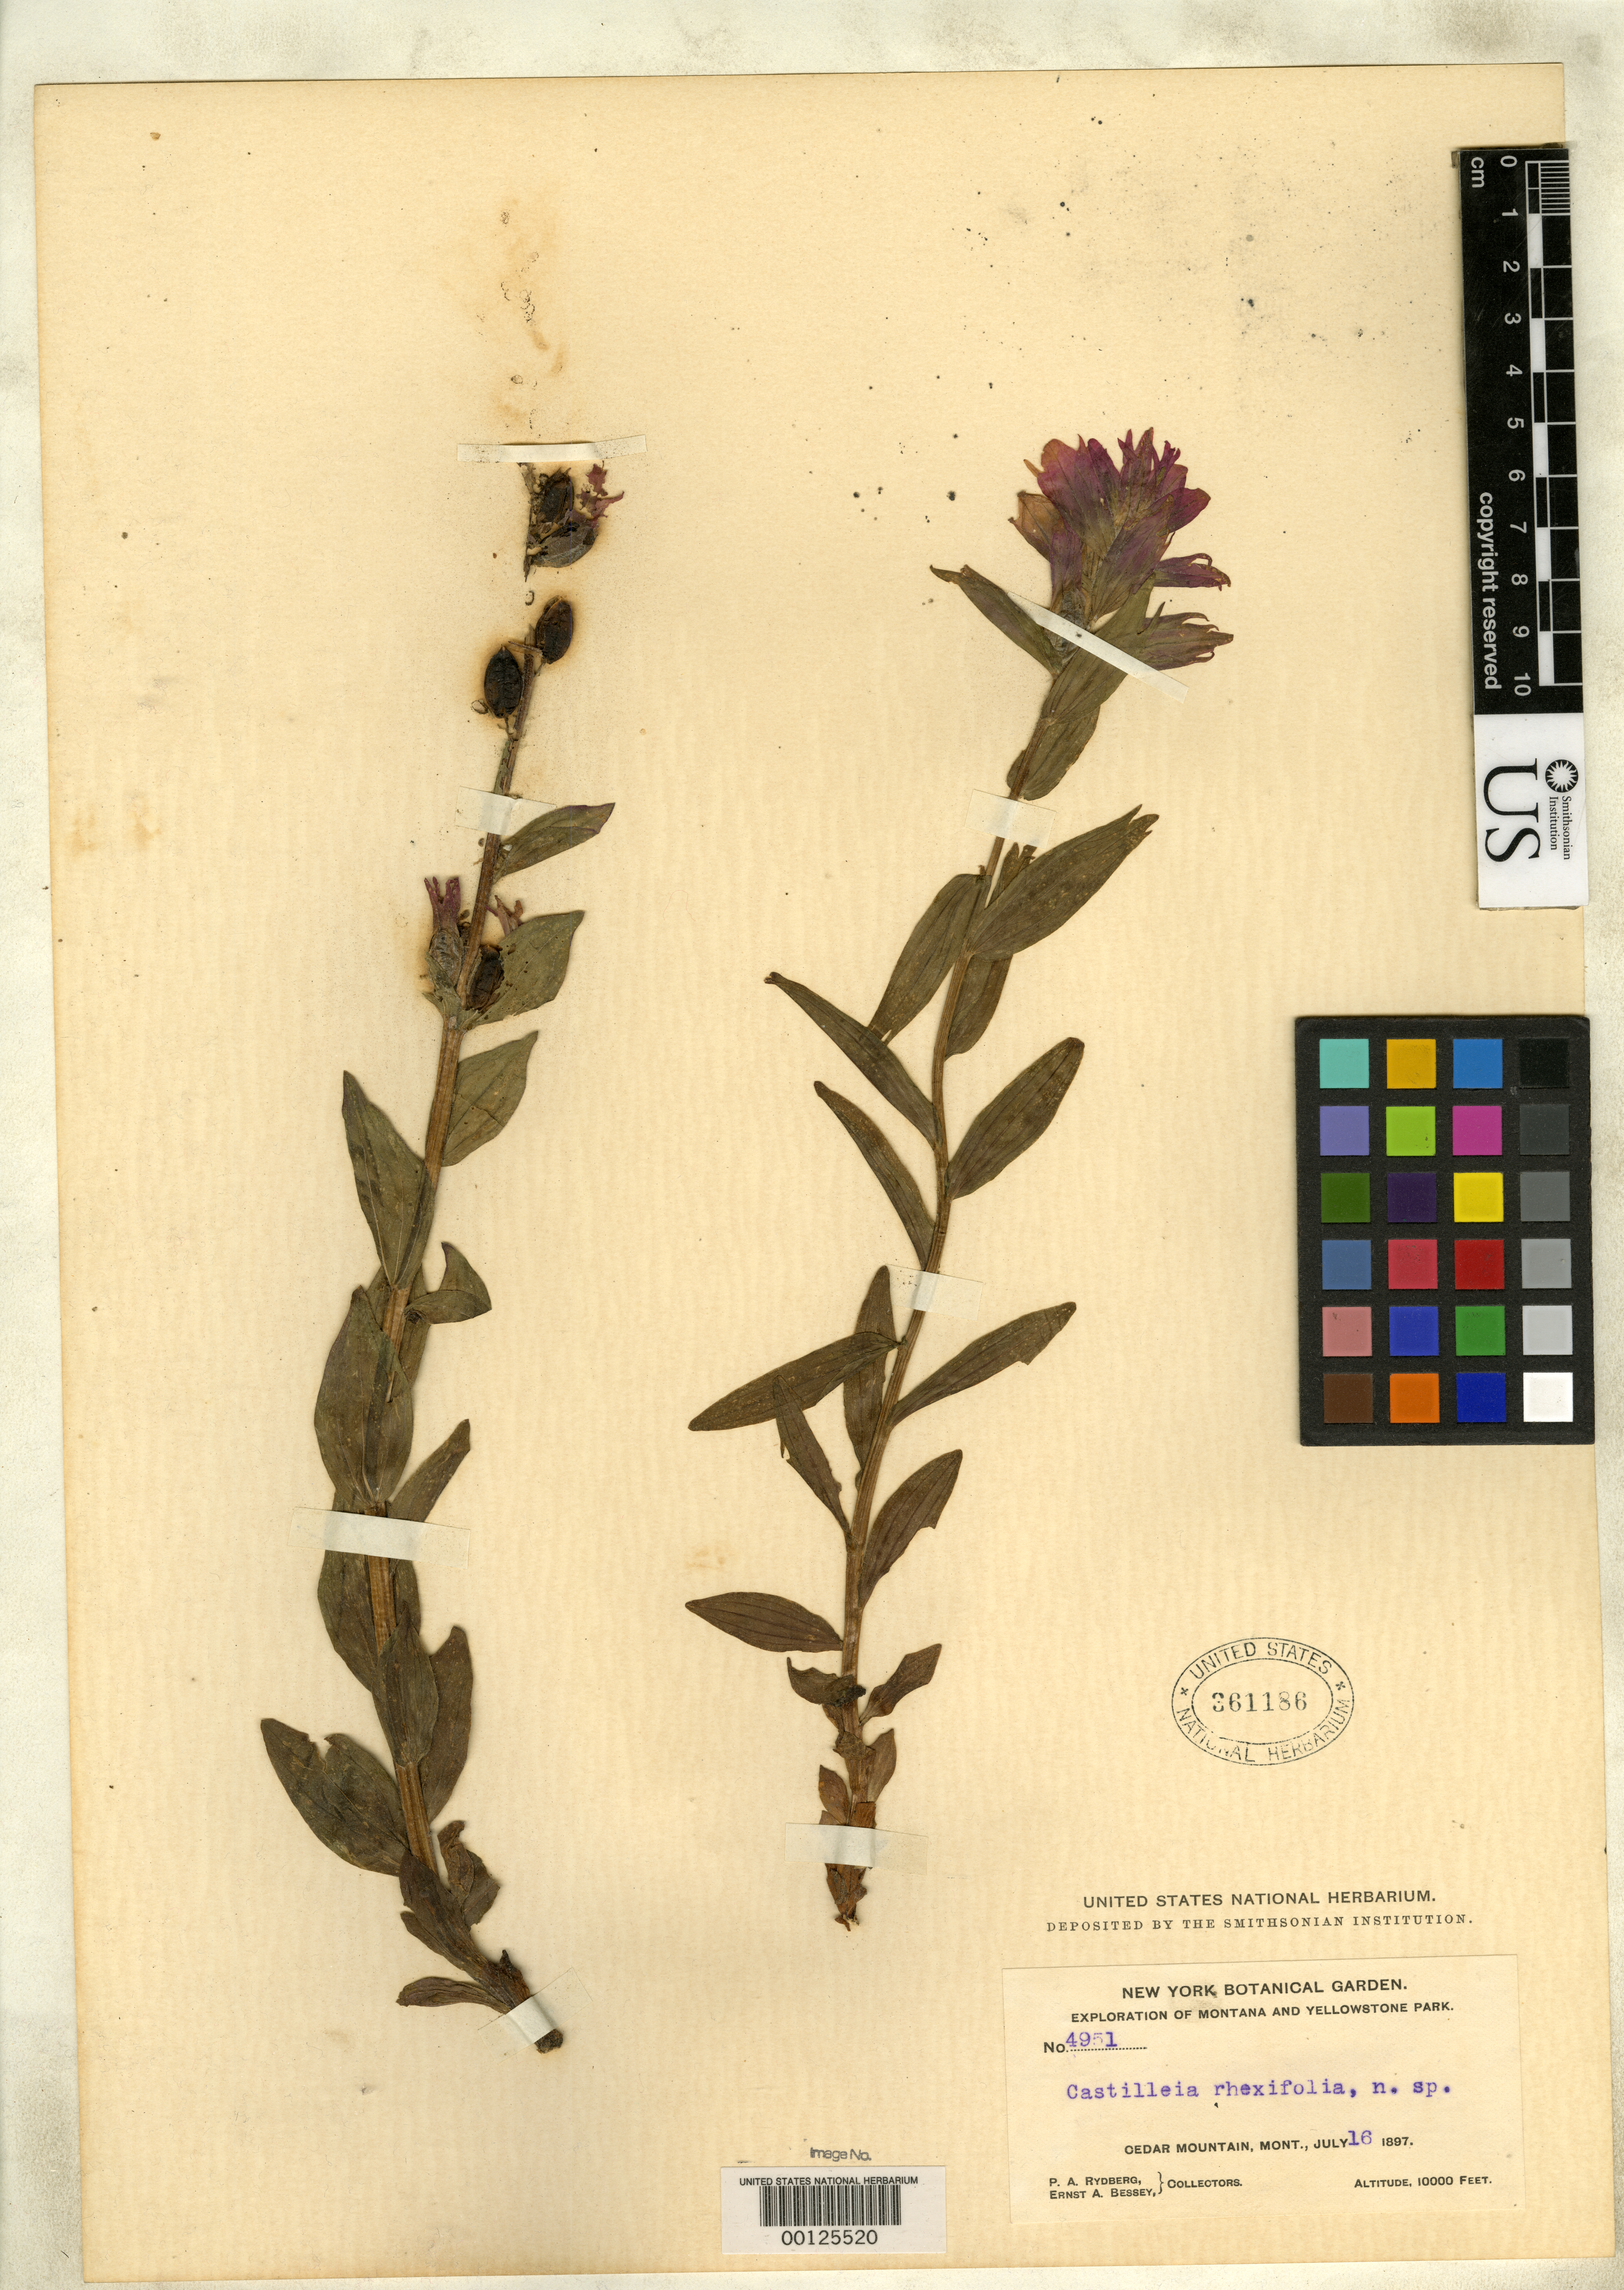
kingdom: Plantae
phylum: Tracheophyta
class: Magnoliopsida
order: Lamiales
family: Orobanchaceae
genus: Castilleja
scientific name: Castilleja rhexiifolia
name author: Rydb.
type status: Isotype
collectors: P. A. Rydberg & E. Bessey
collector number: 4951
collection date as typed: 16 Jul 1897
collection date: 1897-07-16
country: United States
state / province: Montana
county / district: Madison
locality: Cedar Mountain.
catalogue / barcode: US 361186